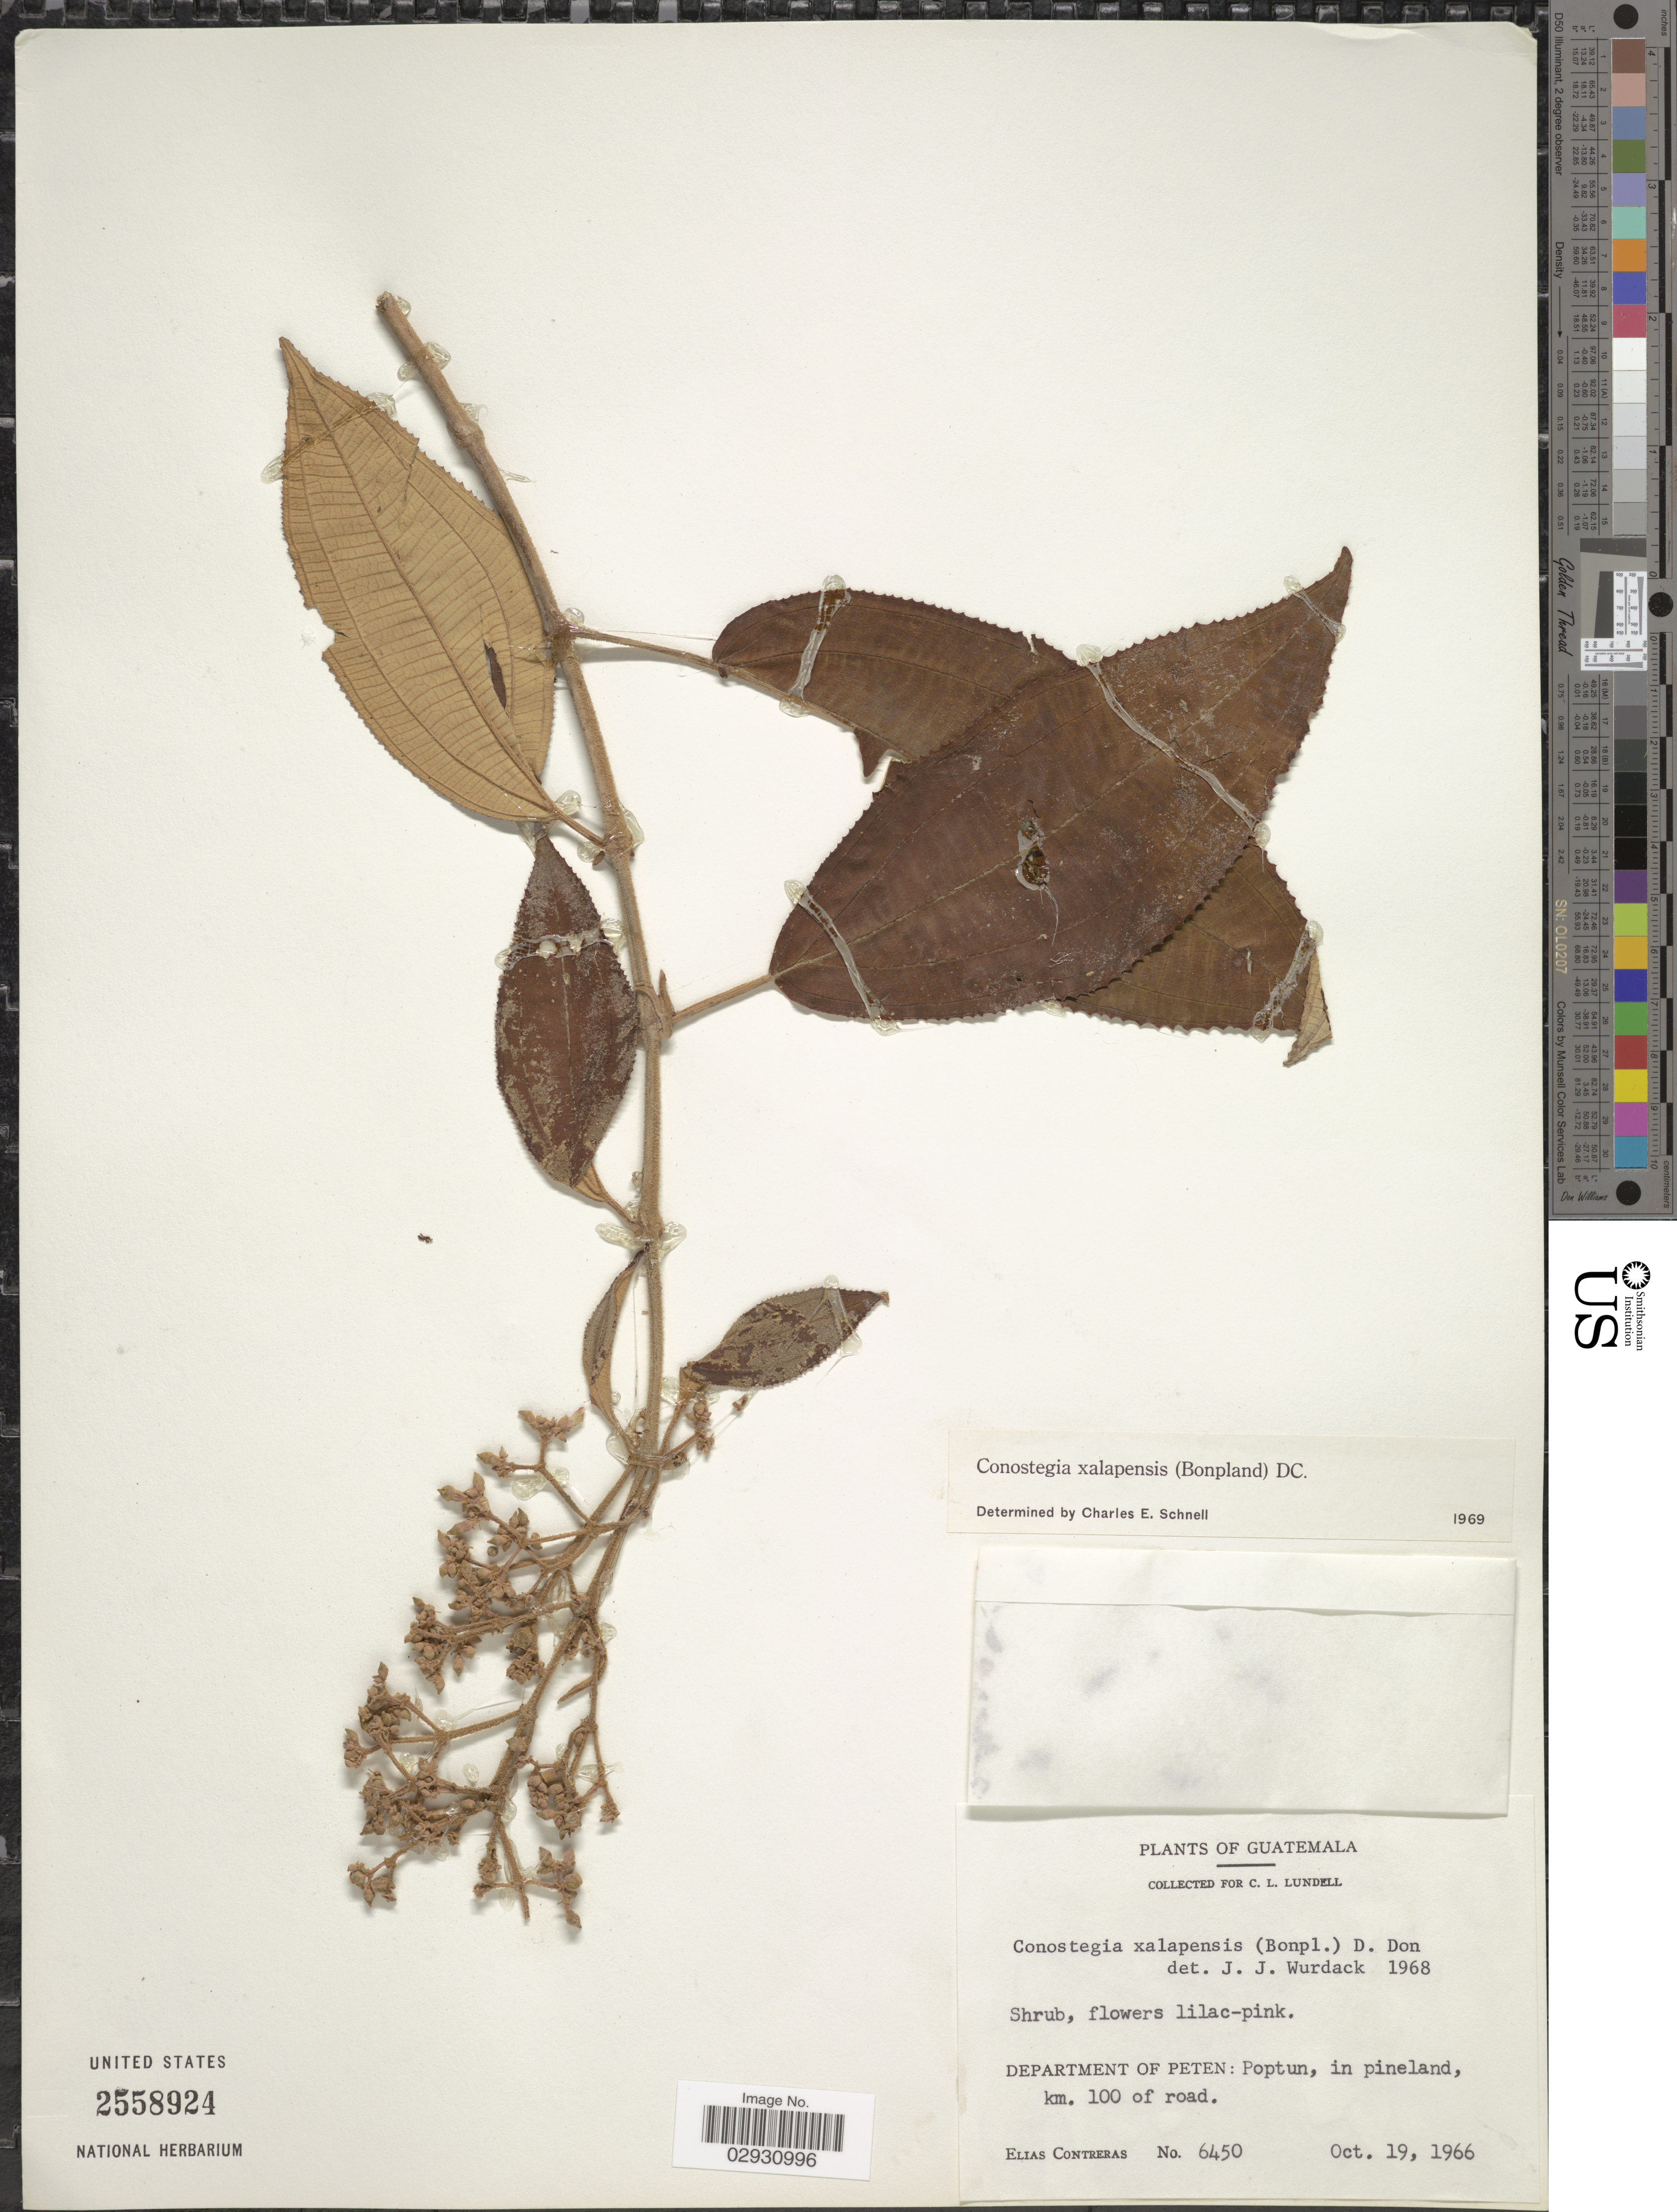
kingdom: Plantae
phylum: Tracheophyta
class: Magnoliopsida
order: Myrtales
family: Melastomataceae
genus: Conostegia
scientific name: Conostegia quadrangularis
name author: Schltdl. ex Steud.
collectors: E. Contreras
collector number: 6450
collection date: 1966-10-19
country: Guatemala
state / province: El Petén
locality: Department of Peten: Poptun, in pineland, km. 100 of road.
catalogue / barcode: US 2558924